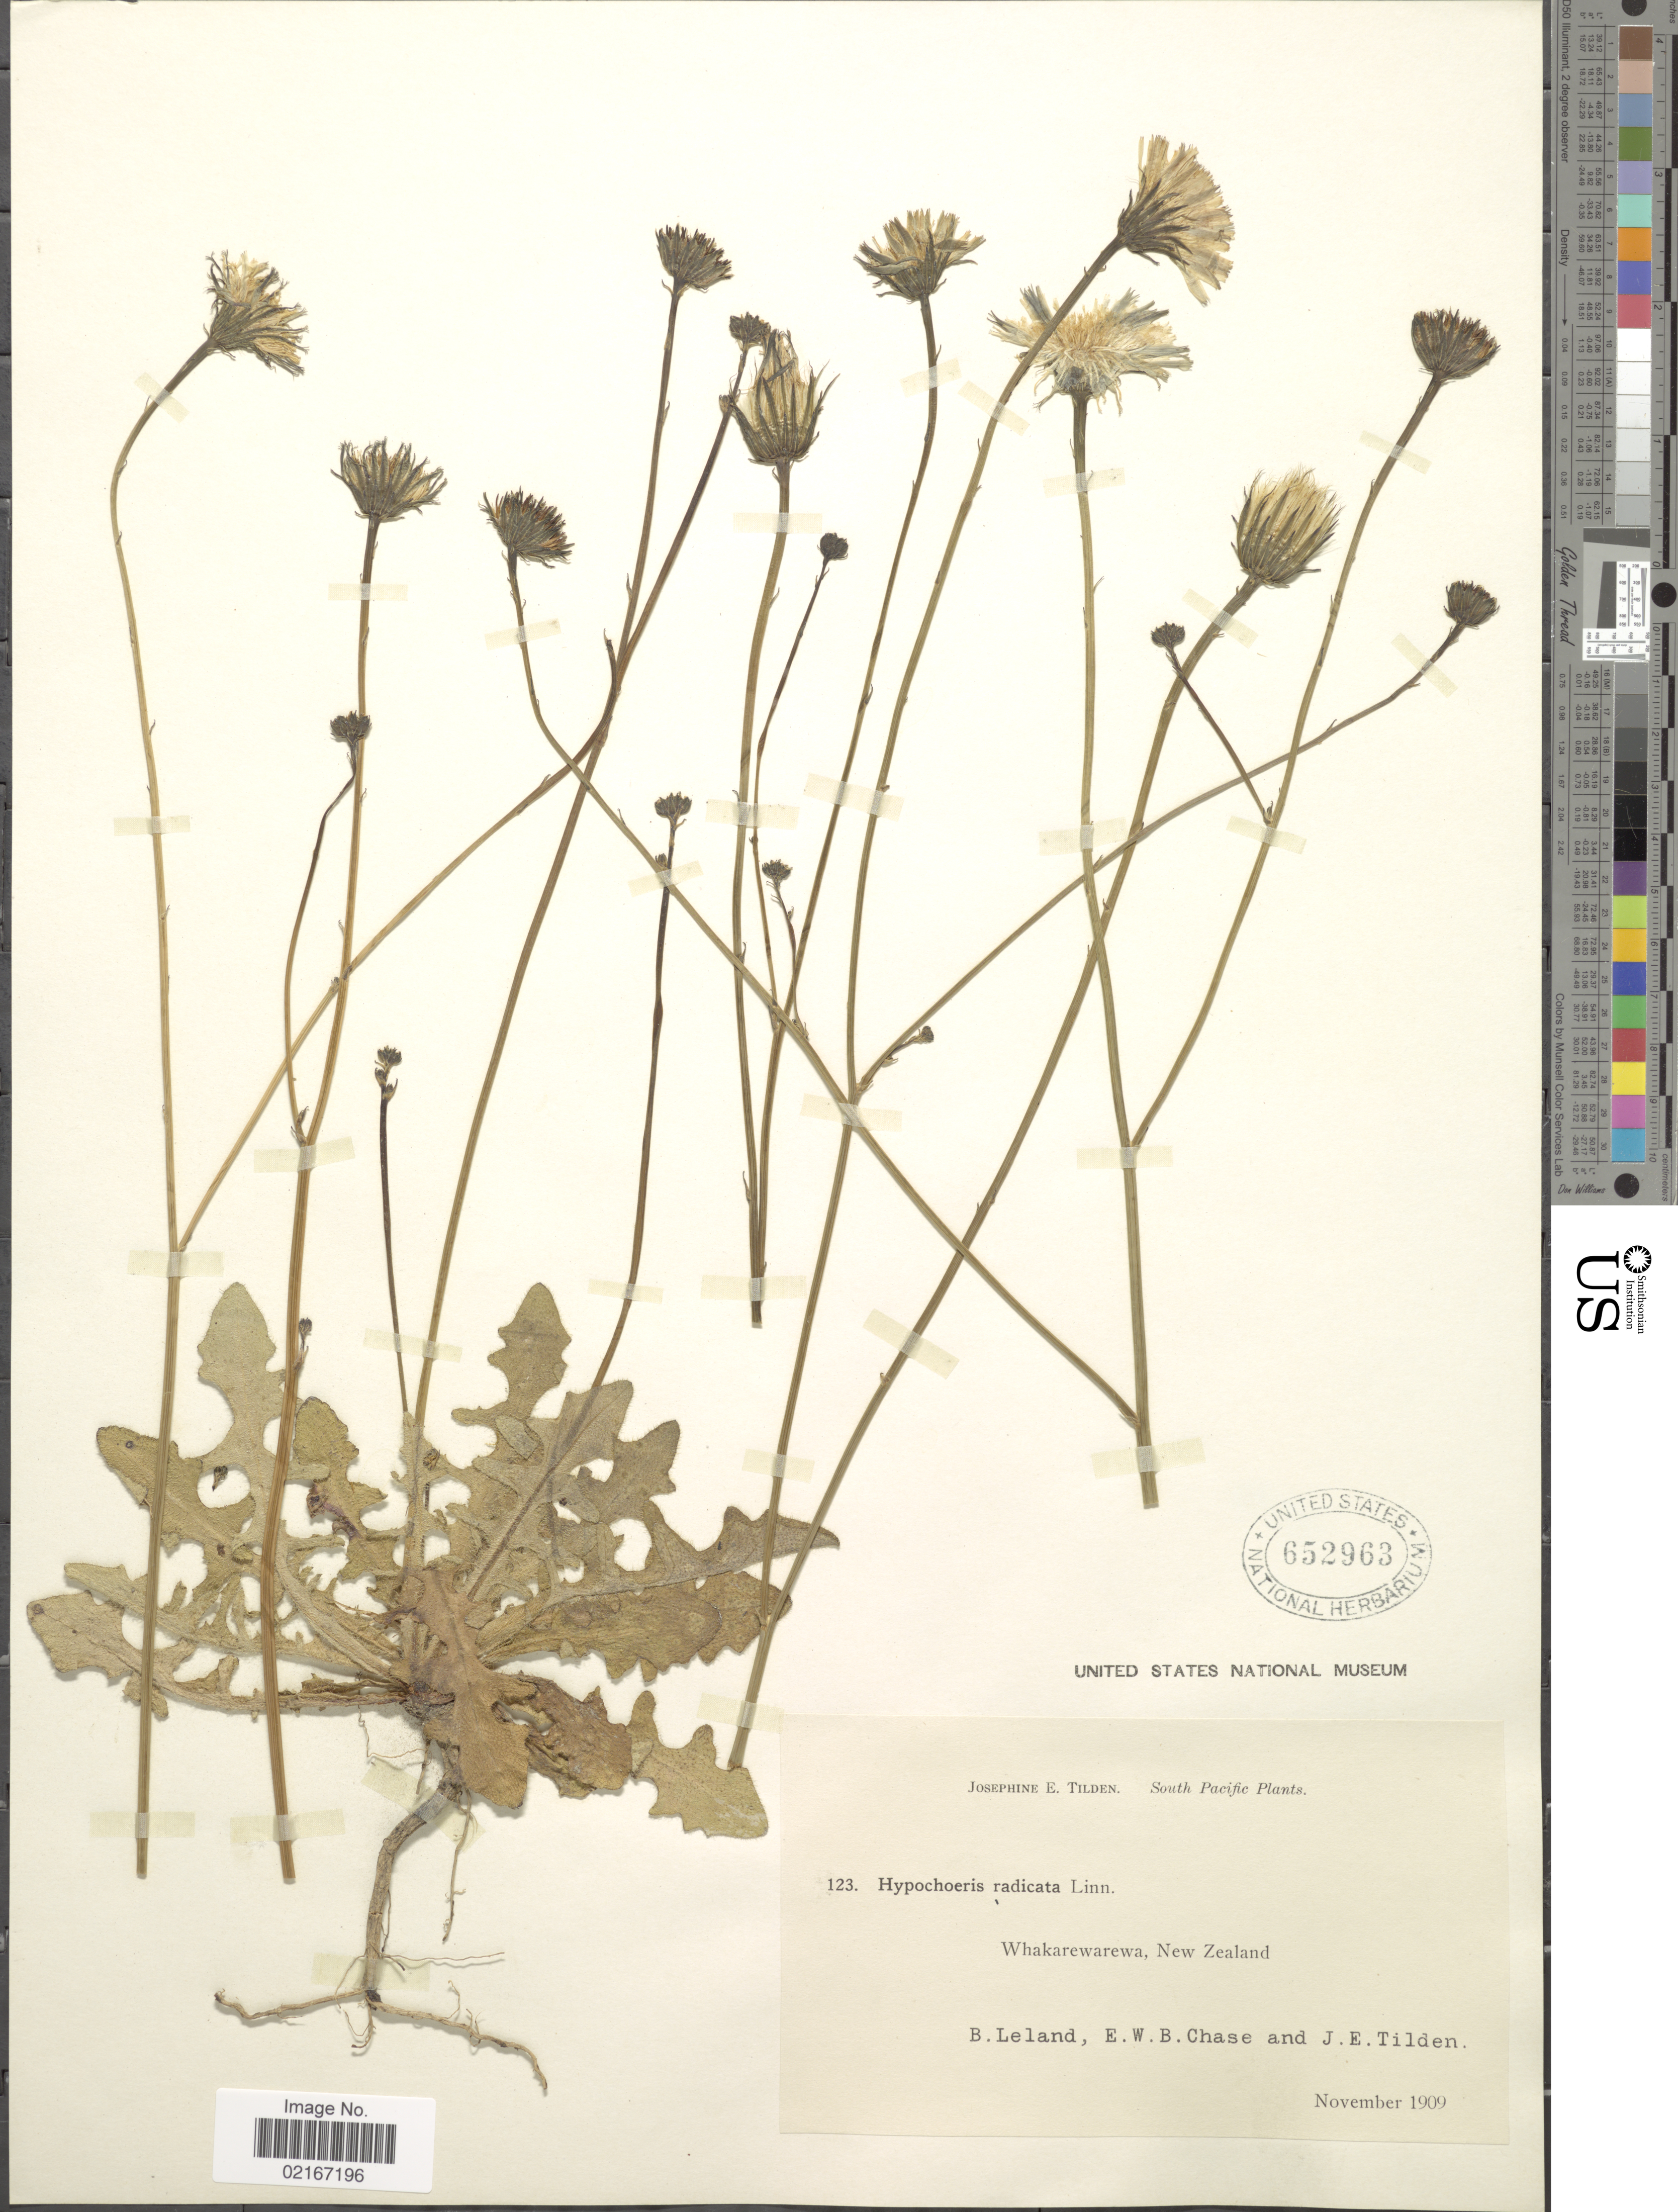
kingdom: Plantae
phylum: Tracheophyta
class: Magnoliopsida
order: Asterales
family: Asteraceae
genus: Hypochaeris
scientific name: Hypochaeris radicata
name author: L.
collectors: B. Leland, E. W. Chase & J. E. Tilden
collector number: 123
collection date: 1909-11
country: New Zealand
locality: South Pacific, Whakarewarewa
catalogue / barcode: US 652963